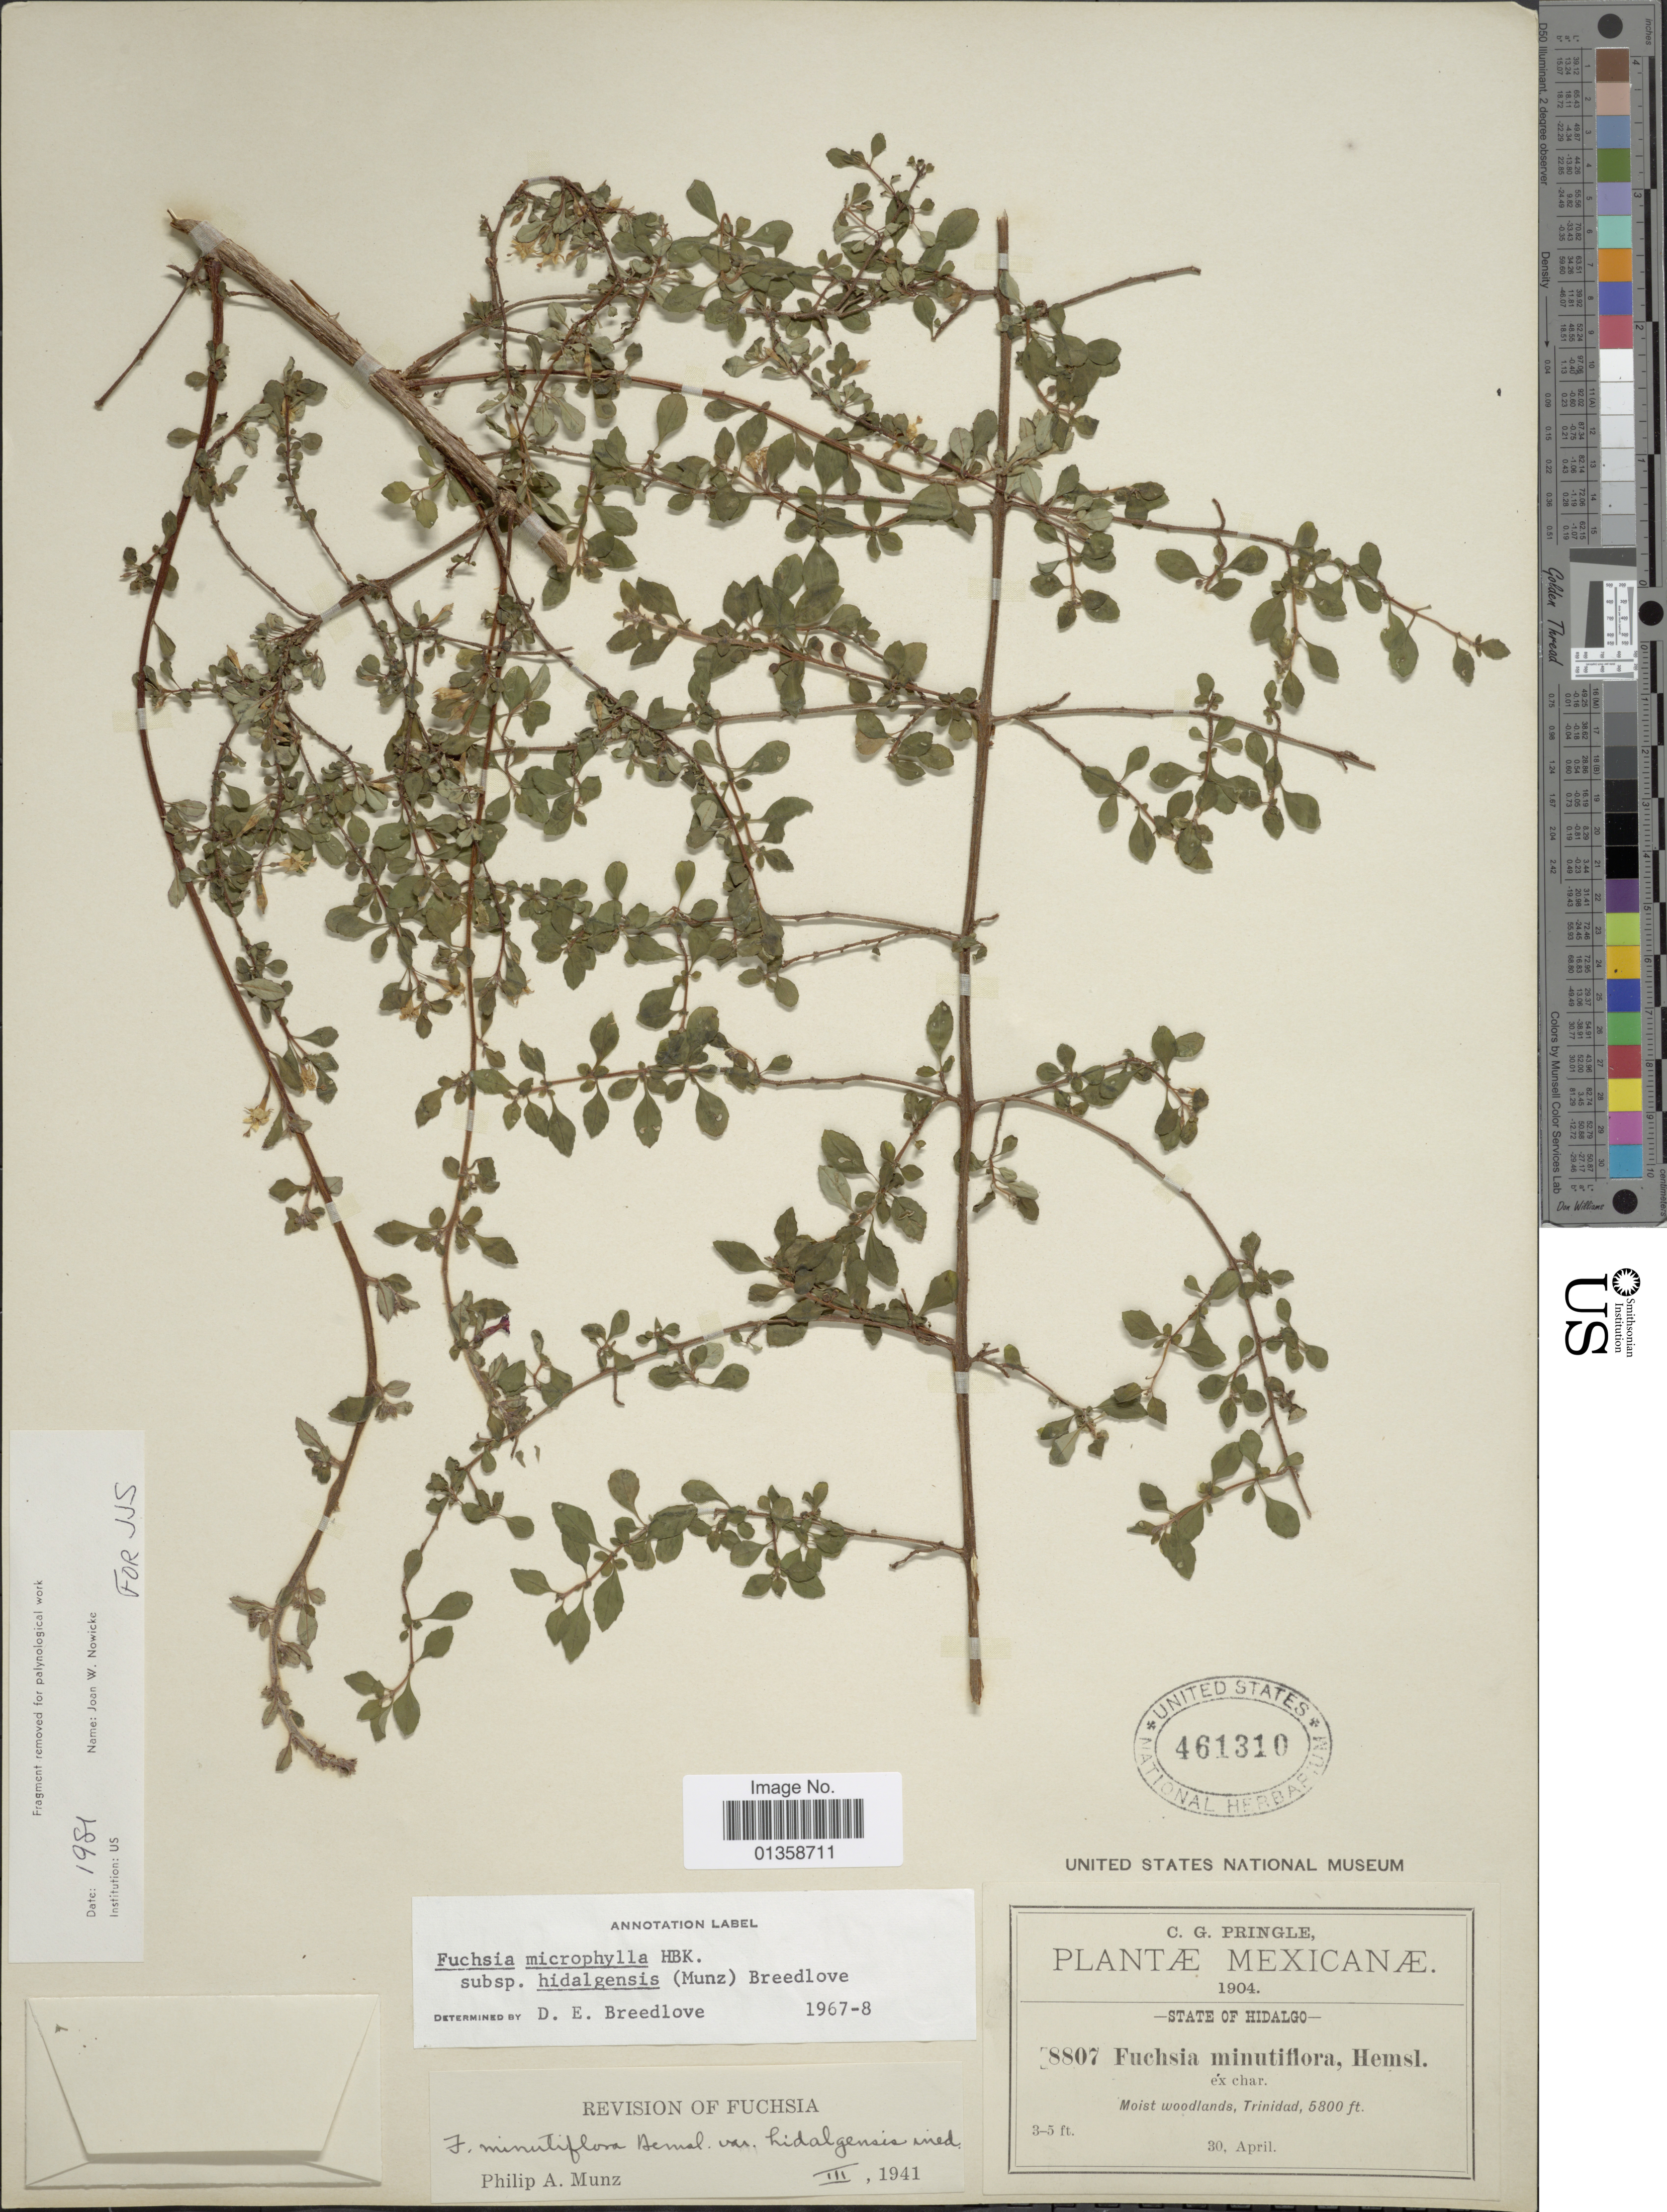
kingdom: Plantae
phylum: Tracheophyta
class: Magnoliopsida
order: Myrtales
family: Onagraceae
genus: Fuchsia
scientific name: Fuchsia microphylla subsp. hidalgensis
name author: (Munz) Breedlove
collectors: C. G. Pringle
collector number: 8807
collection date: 1904-04-30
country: Mexico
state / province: Hidalgo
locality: Moist woodlands, Trinidad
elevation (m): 1768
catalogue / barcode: US 461310